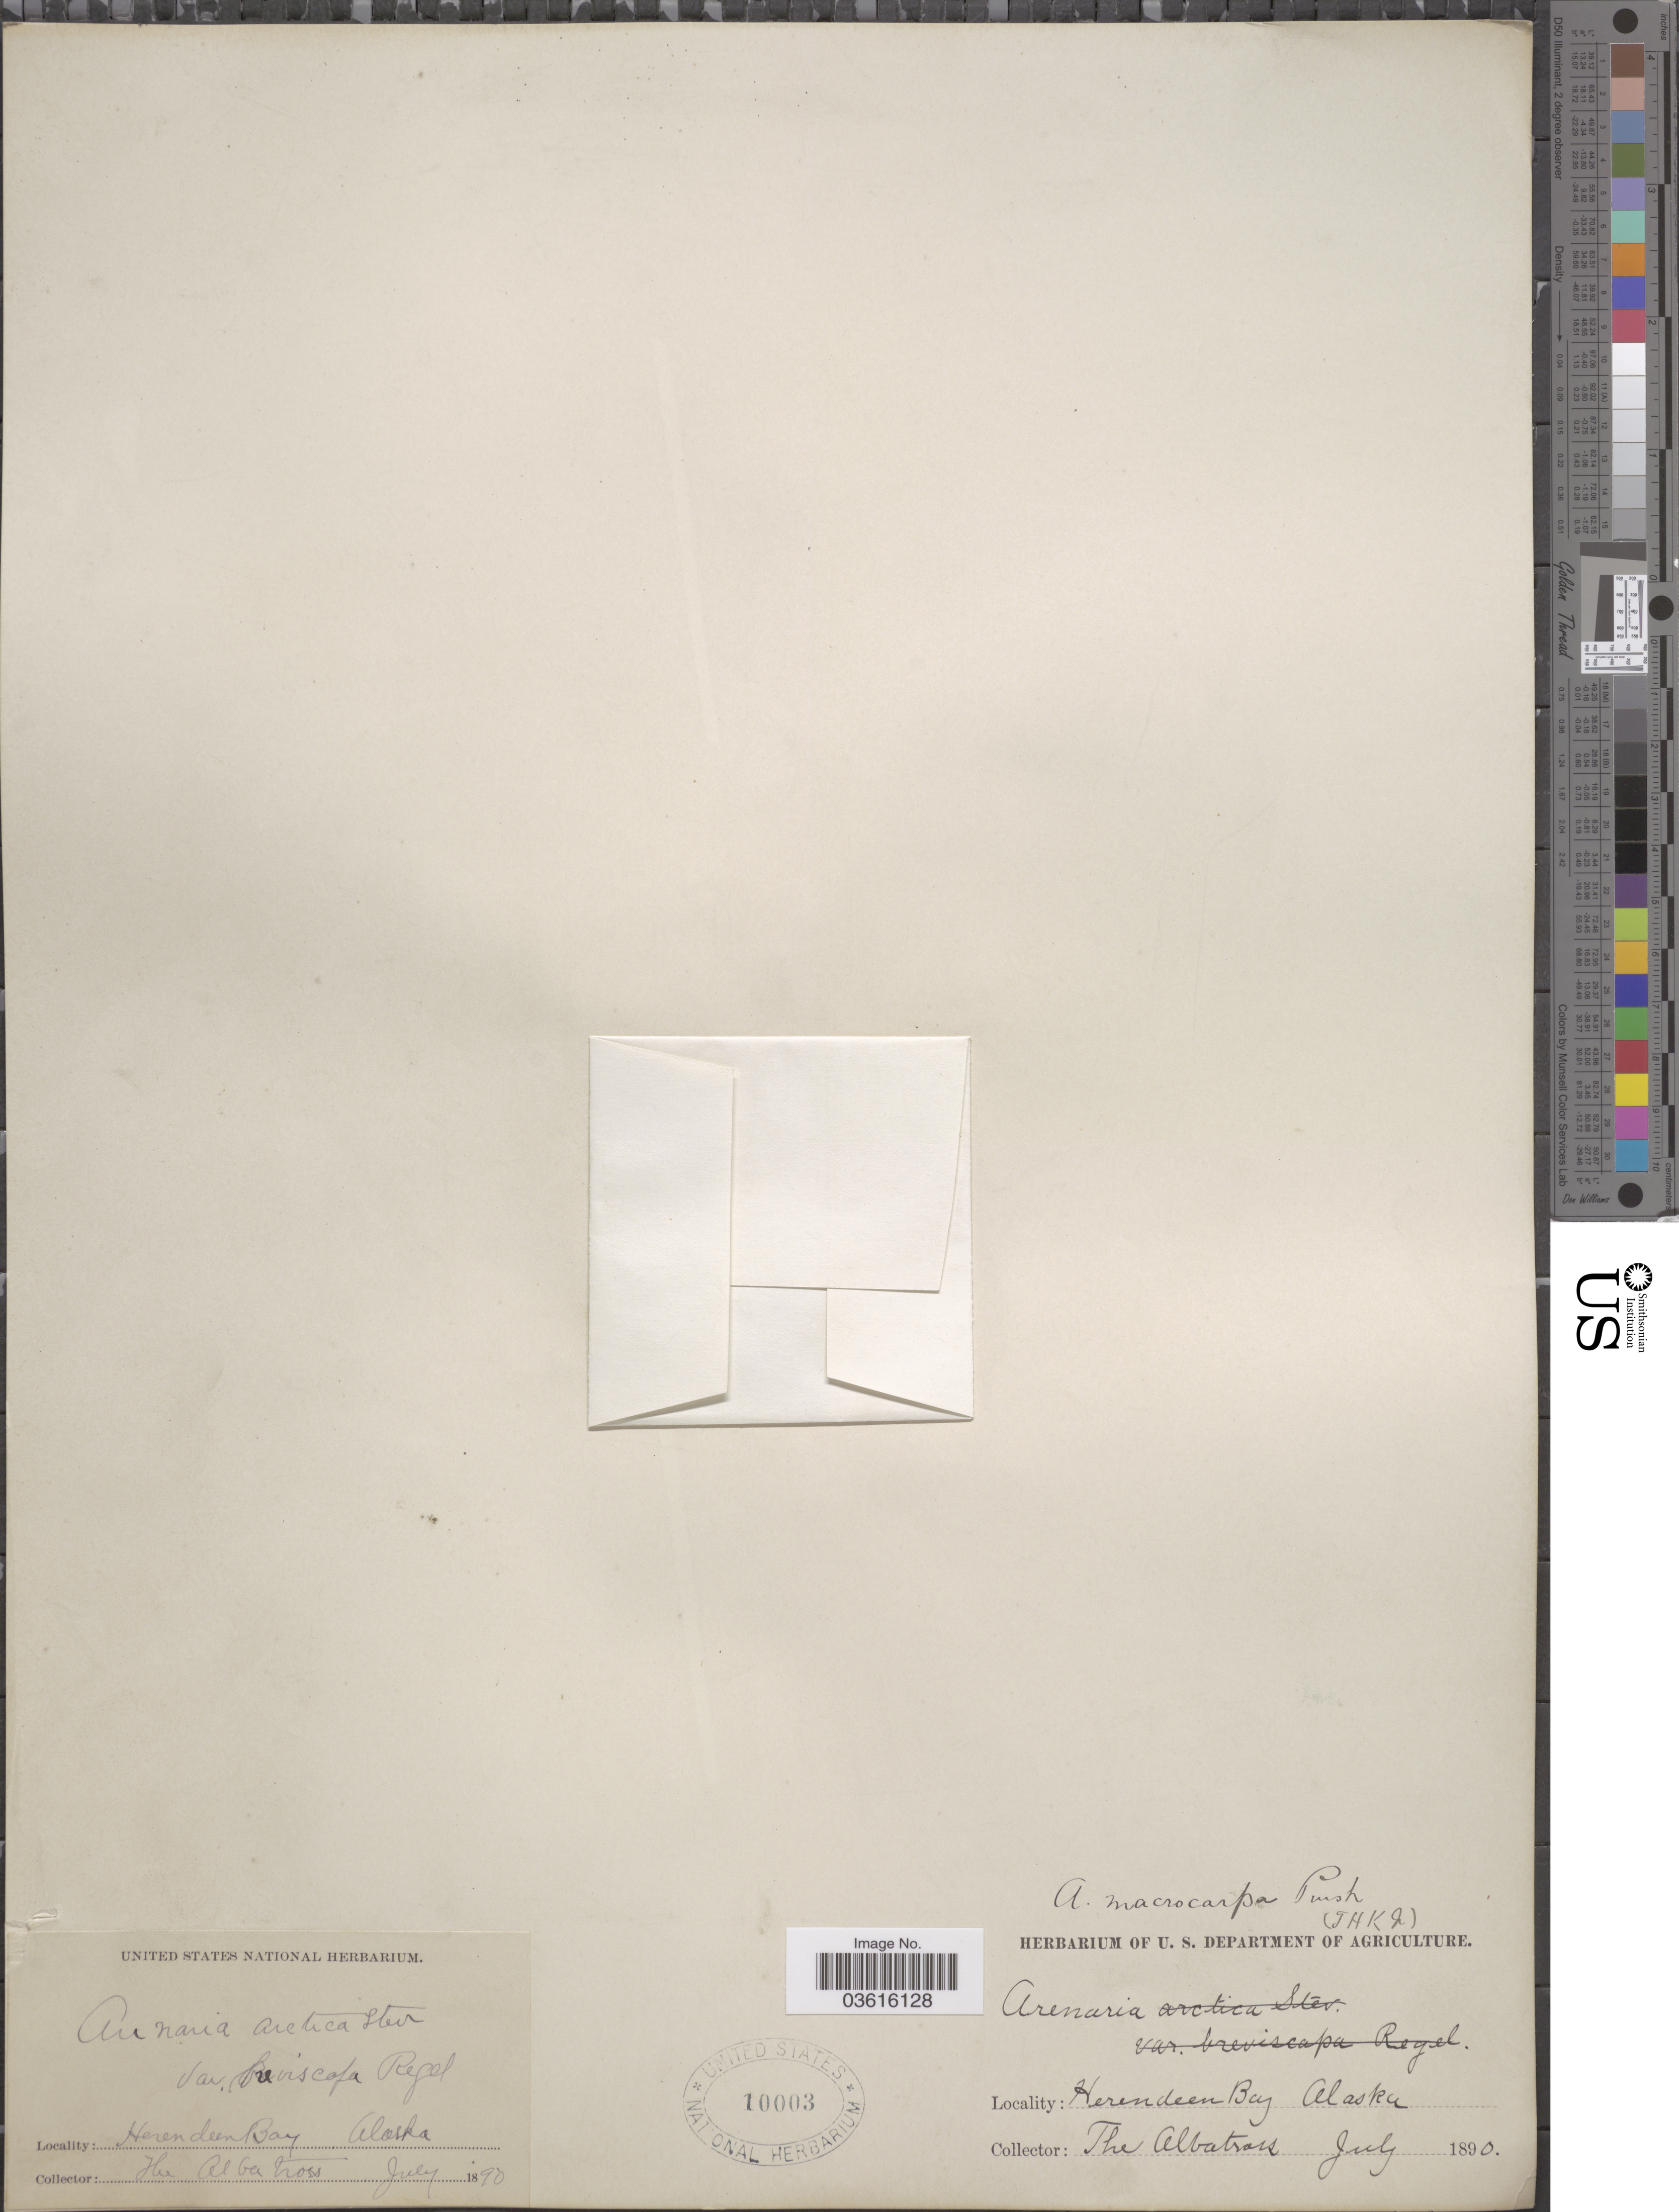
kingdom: Plantae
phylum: Tracheophyta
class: Magnoliopsida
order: Caryophyllales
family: Caryophyllaceae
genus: Pseudocherleria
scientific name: Pseudocherleria macrocarpa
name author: (Pursh) Dillenb. & Kadereit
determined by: U.S. National Herbarium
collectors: "The Albatross"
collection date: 1890-07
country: United States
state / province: Alaska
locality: Herendeen Bay.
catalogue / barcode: US 10003